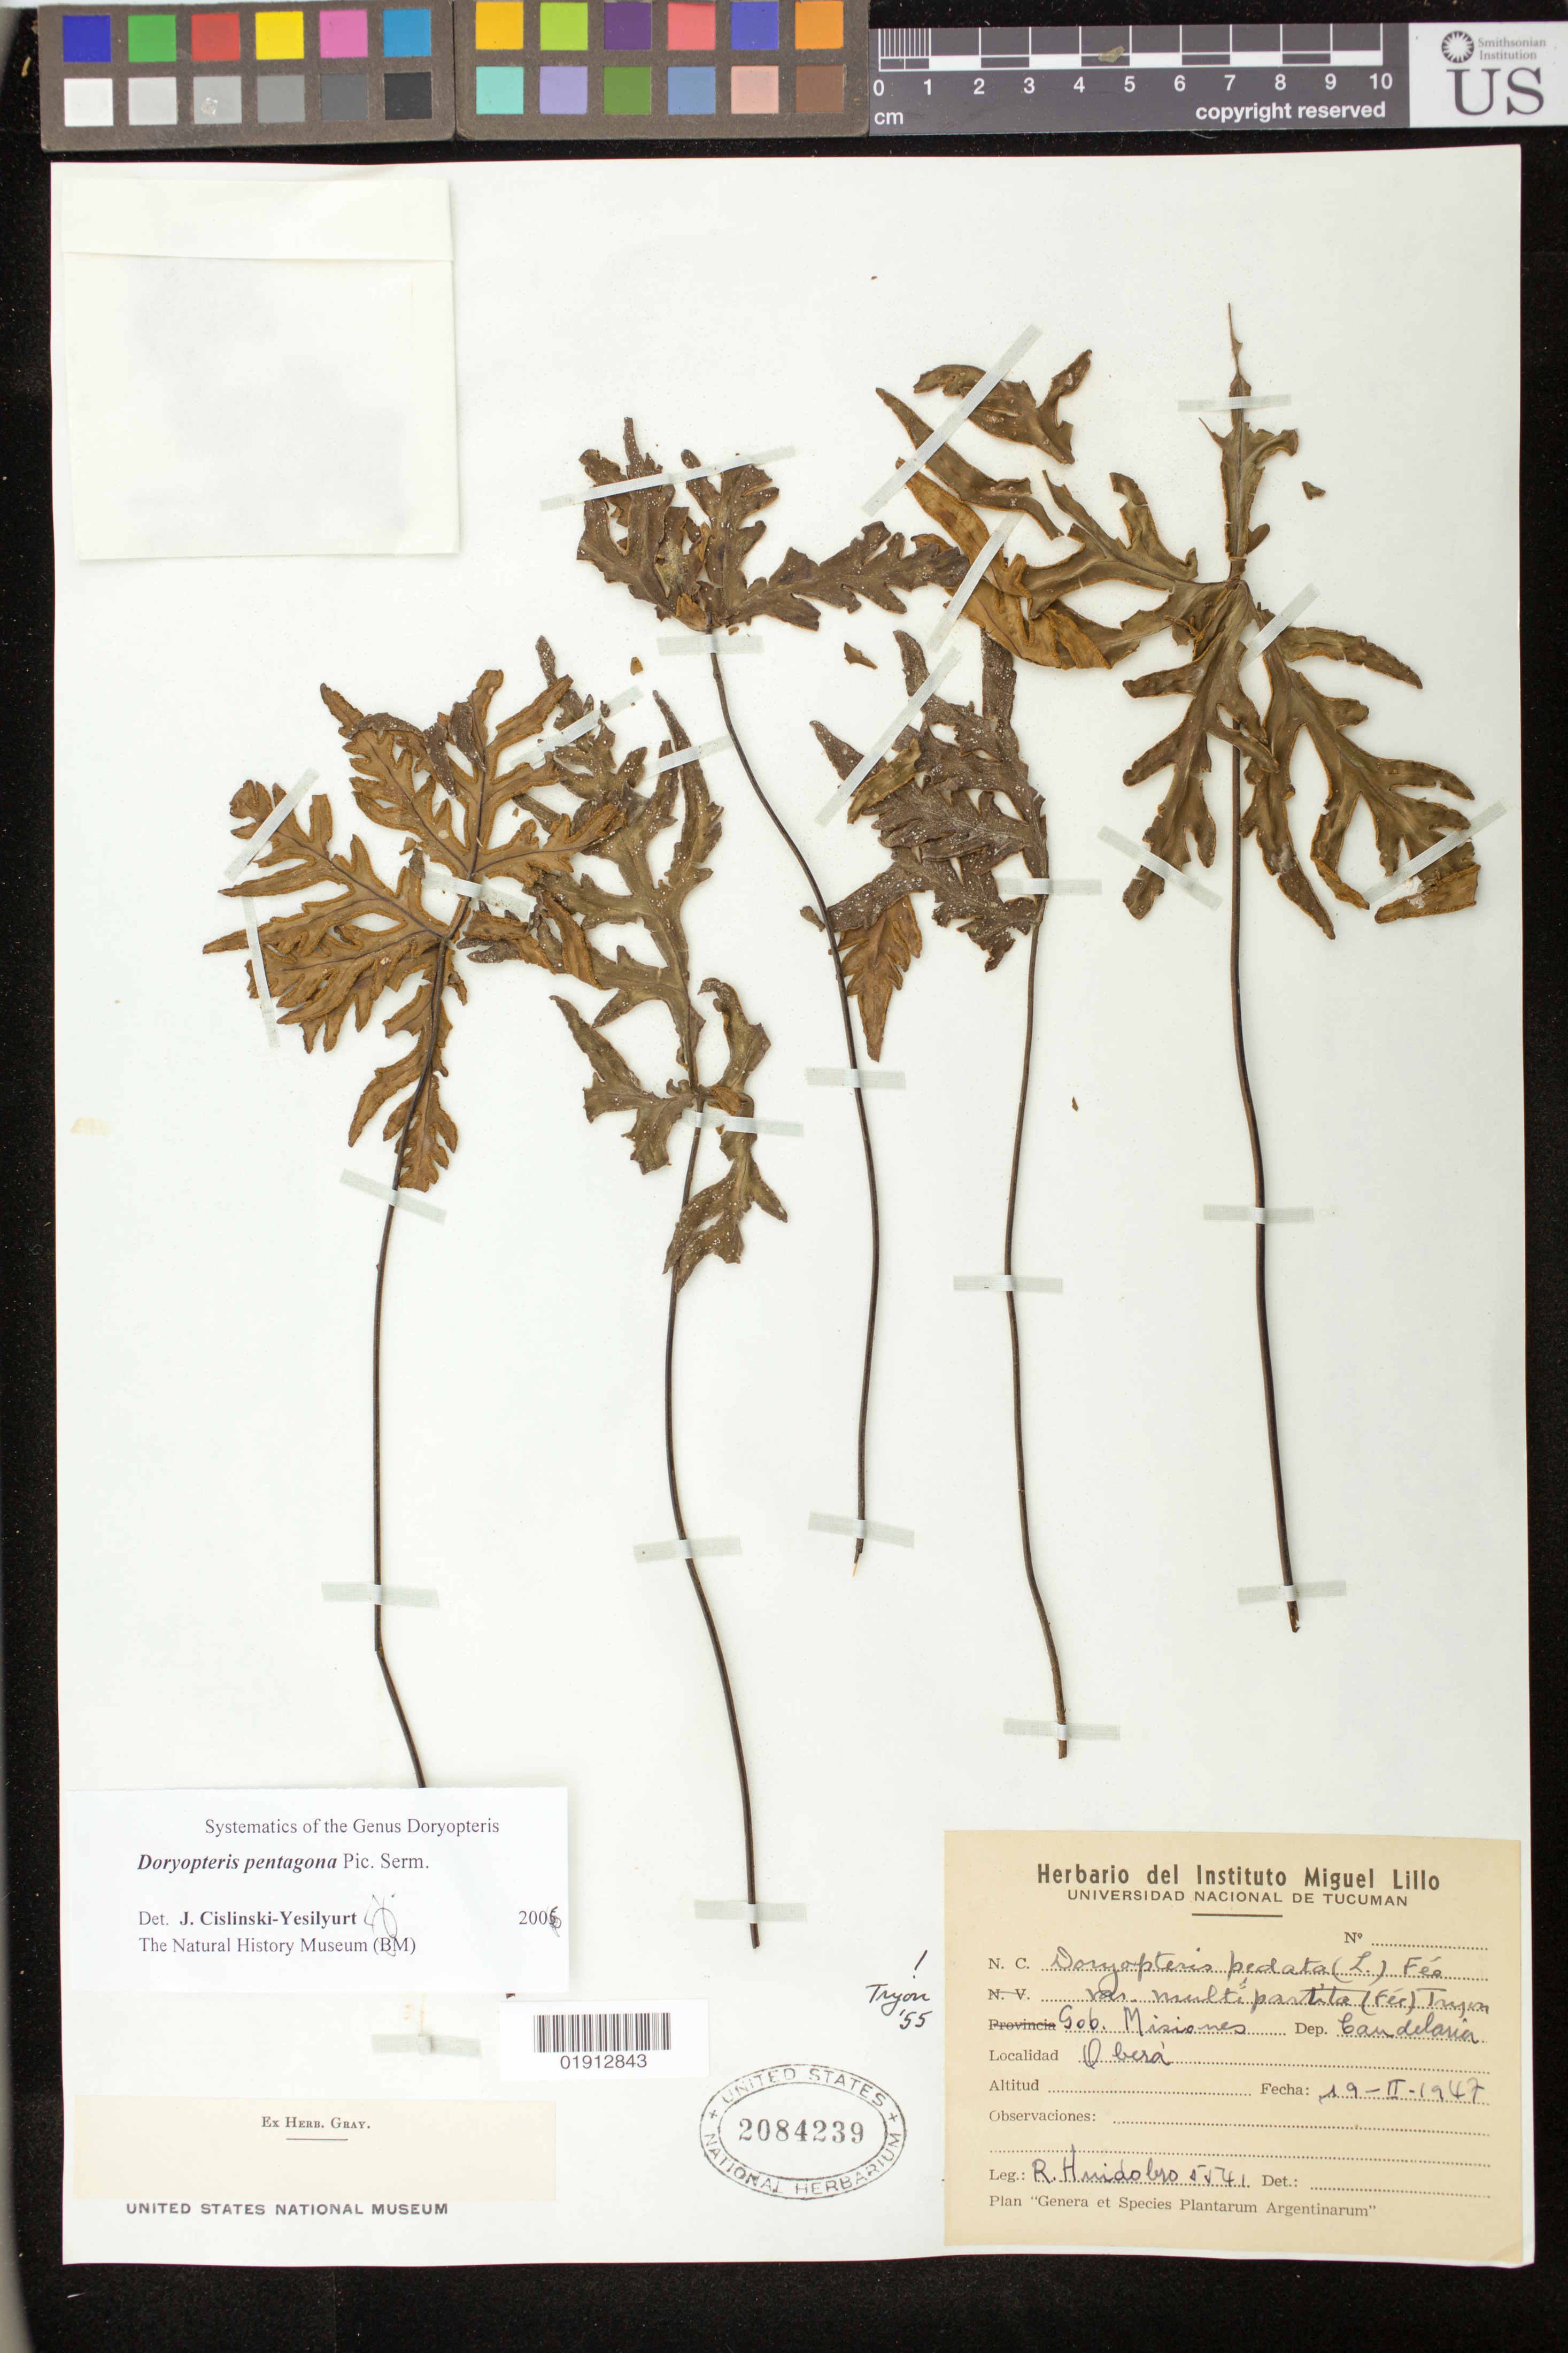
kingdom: Plantae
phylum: Tracheophyta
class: Polypodiopsida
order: Polypodiales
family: Pteridaceae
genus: Doryopteris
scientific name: Doryopteris pentagona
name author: Pic. Serm.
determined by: Yesilyurt, J. C.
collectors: M. Ruiz Huidobro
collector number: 5541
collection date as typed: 19 Feb 1947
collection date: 1947-02-19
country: Argentina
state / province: Misiones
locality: Gov. Misiones, Dep. Candelaria, Obera.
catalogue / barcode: US 2084239